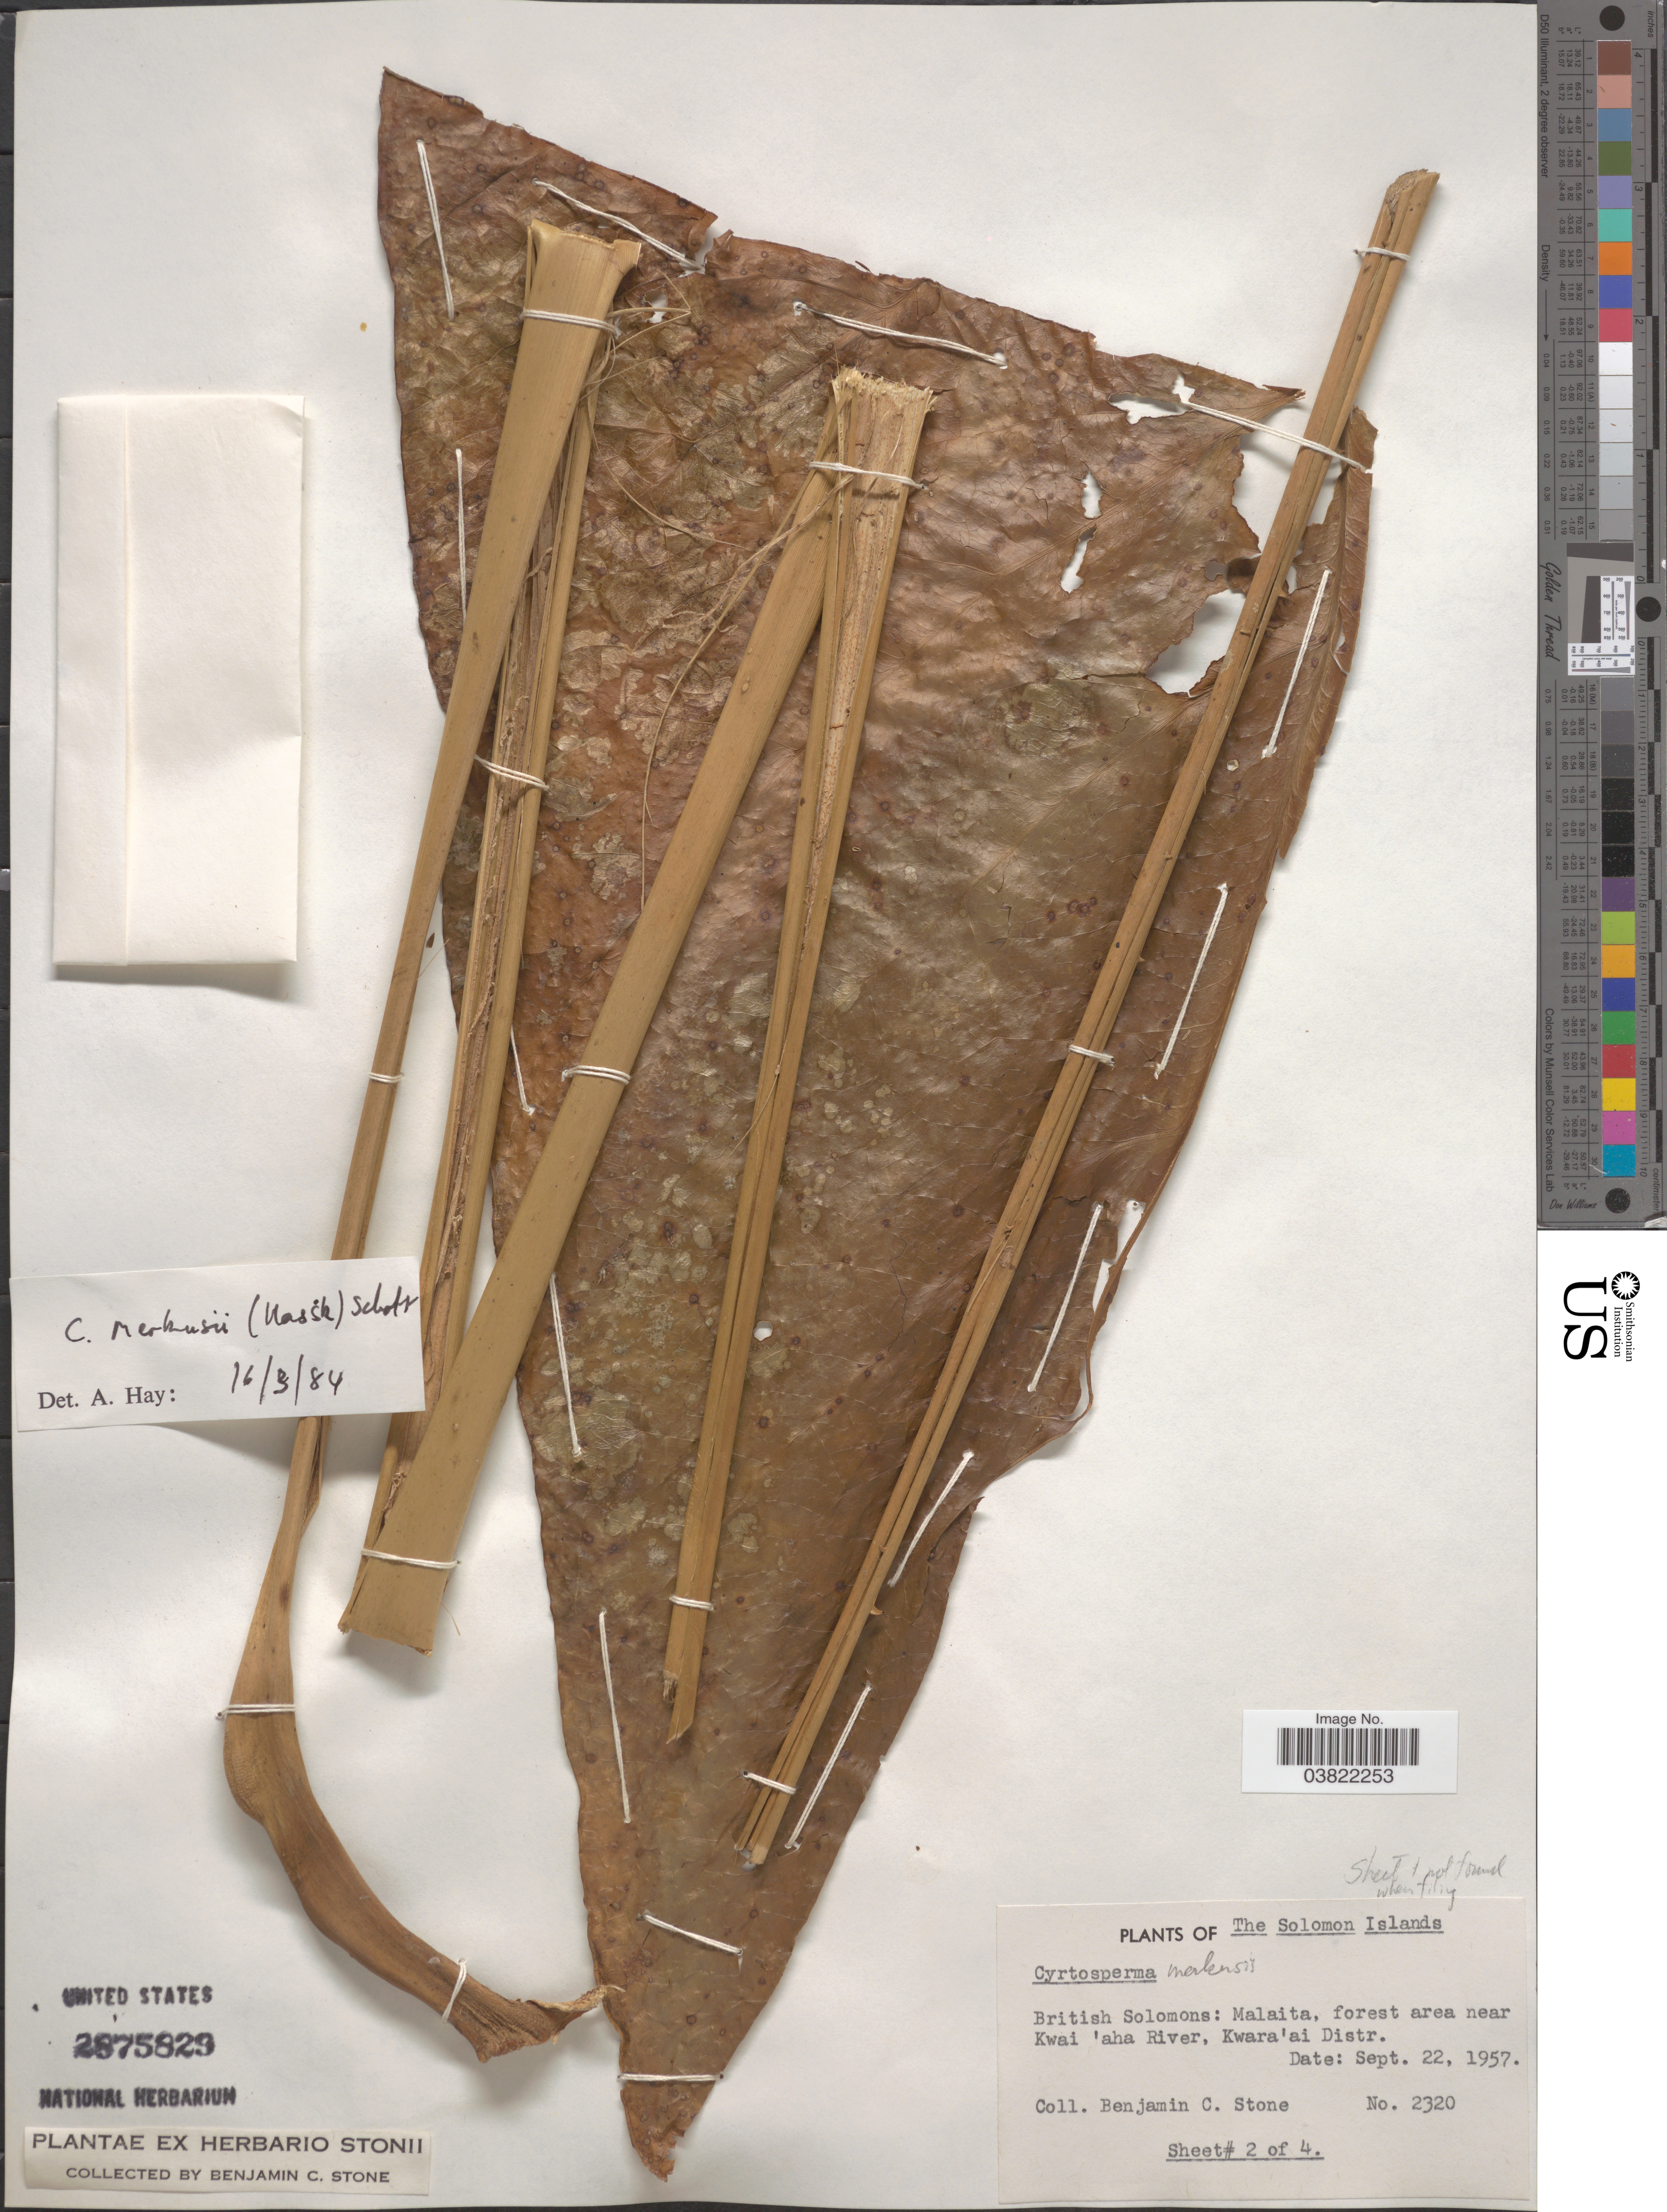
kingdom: Plantae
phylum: Tracheophyta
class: Liliopsida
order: Alismatales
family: Araceae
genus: Cyrtosperma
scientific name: Cyrtosperma merkusii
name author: (Hassk.) Schott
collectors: B. C. Stone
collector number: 2320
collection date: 1957-09-22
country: Solomon Islands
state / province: Solomon Islands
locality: British Solomons: Malaita, forest area near Kwai'aha River, Kwara'ai Distr.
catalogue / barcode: US 2875829